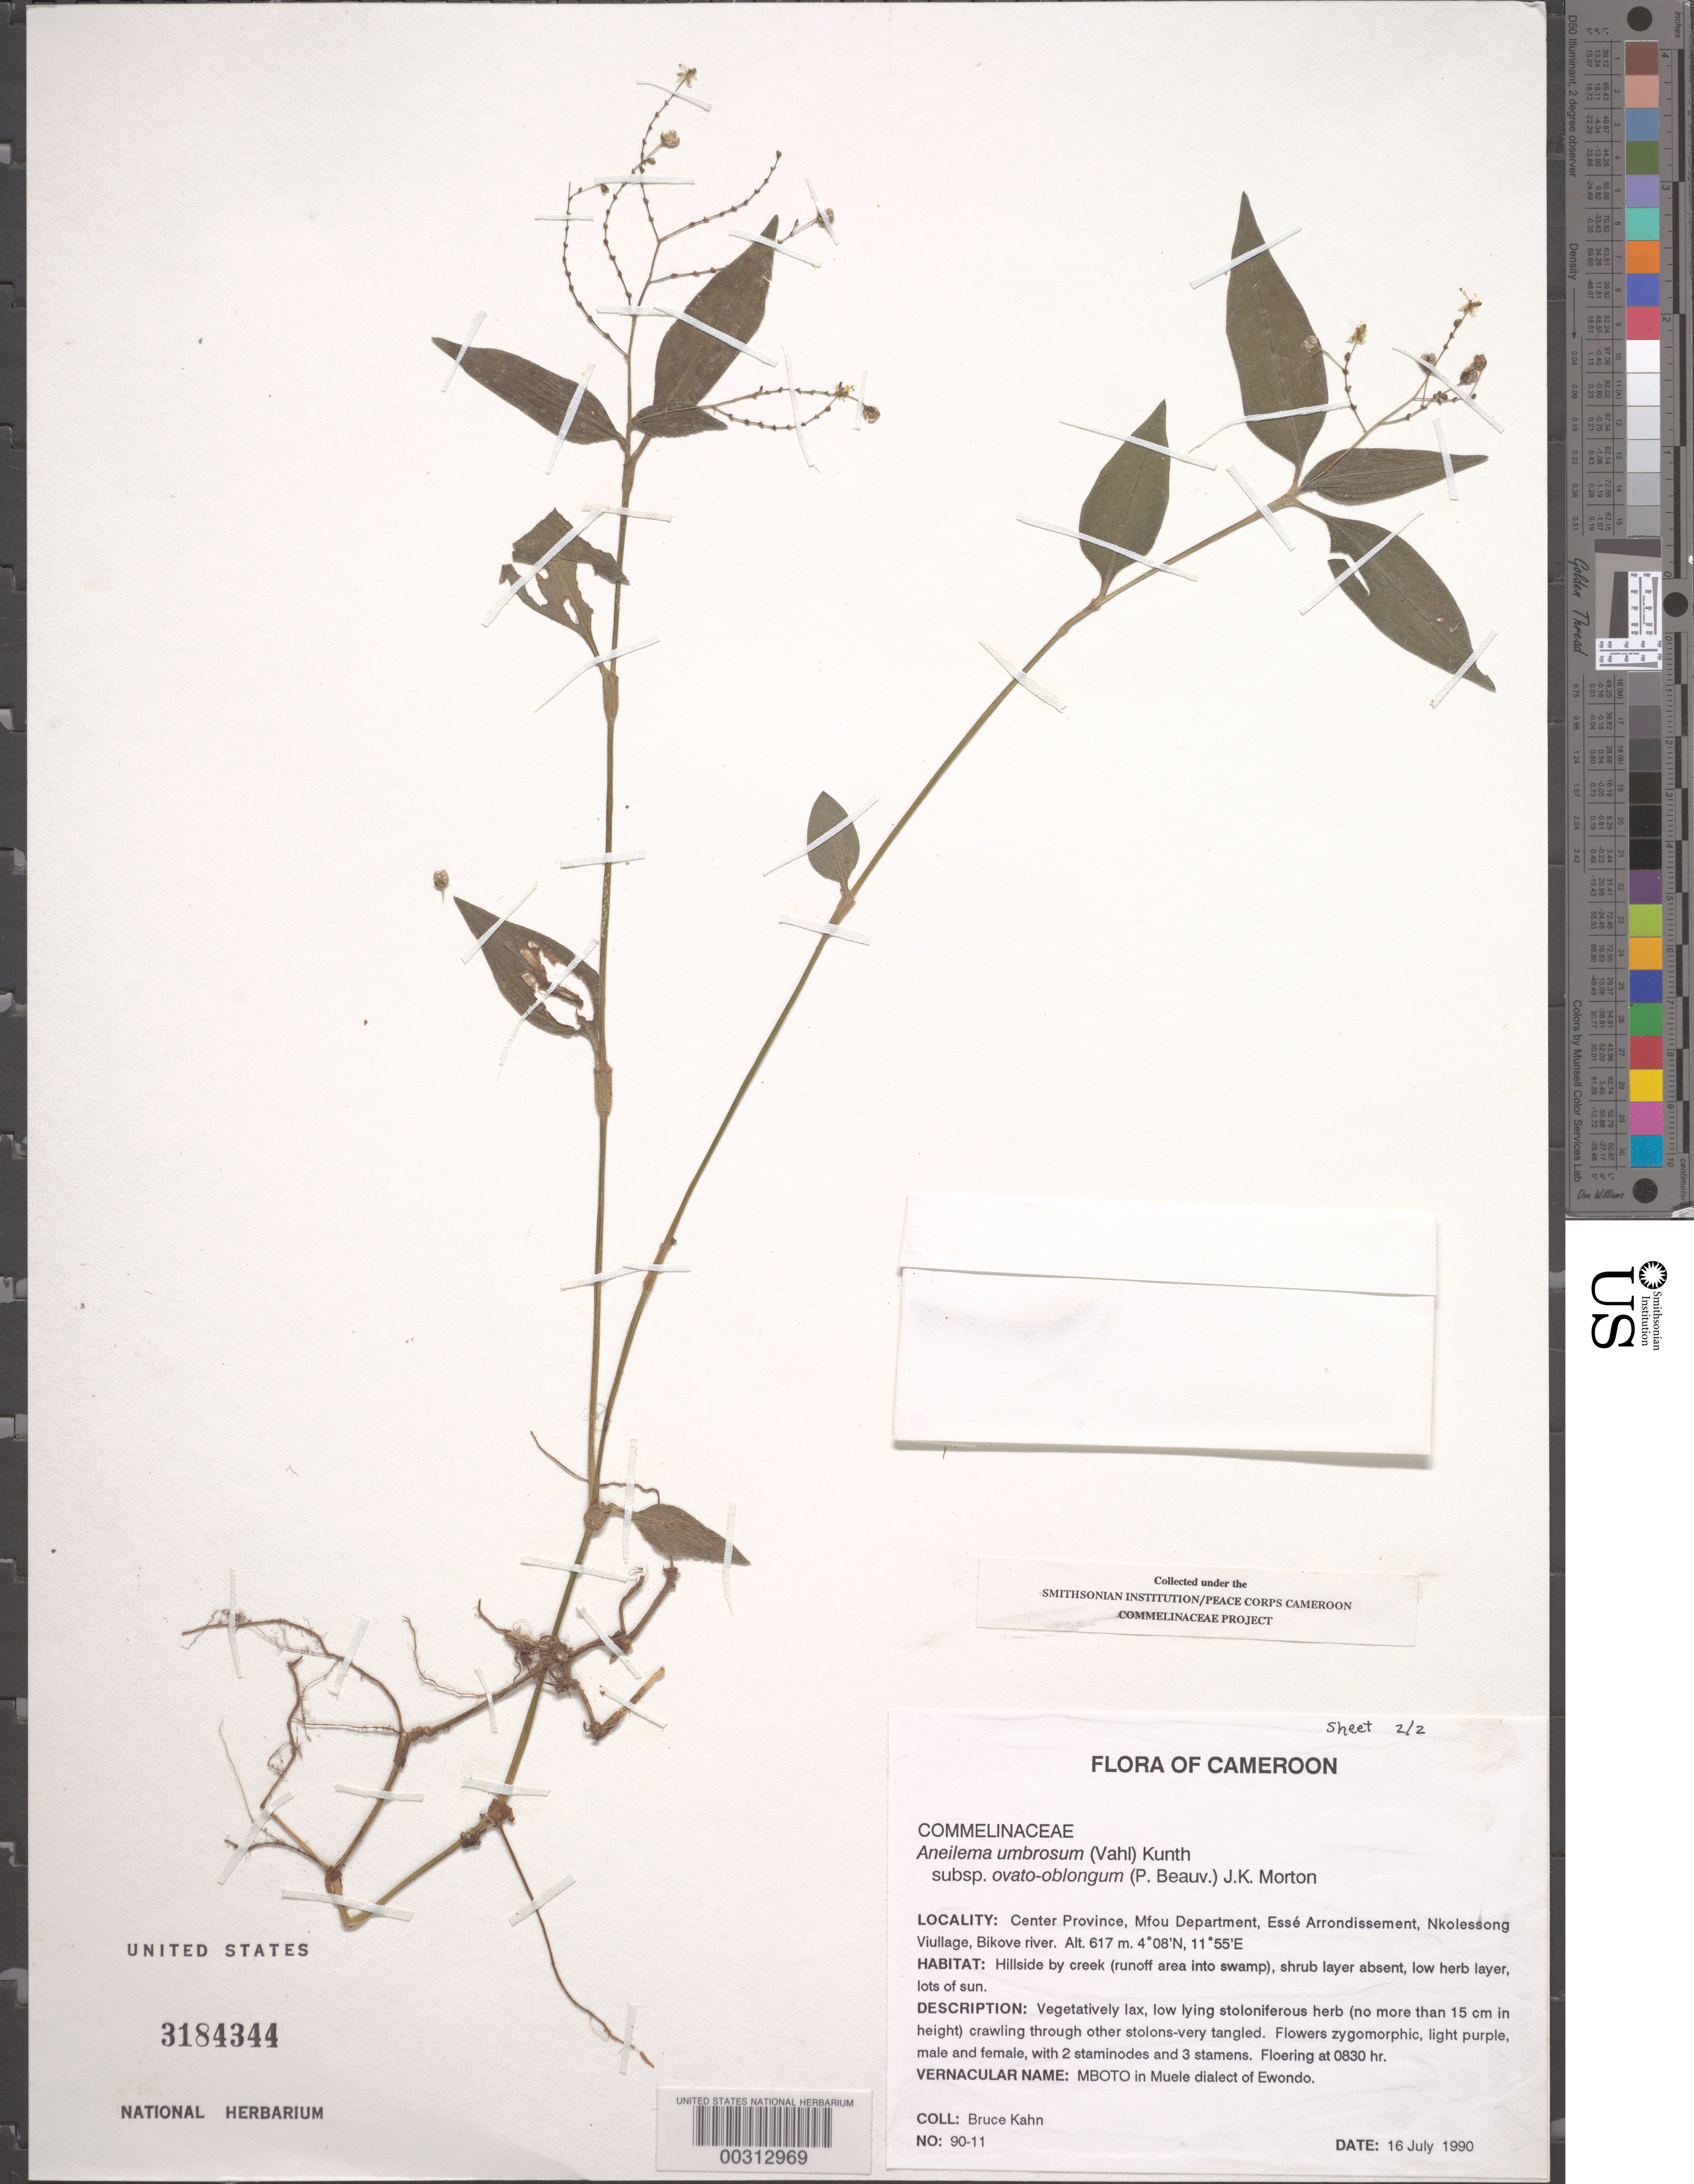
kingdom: Plantae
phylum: Tracheophyta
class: Liliopsida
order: Commelinales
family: Commelinaceae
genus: Aneilema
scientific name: Aneilema umbrosum subsp. ovato-oblongum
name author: (P. Beauv.) J.K. Morton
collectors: B. Kahn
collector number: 90-11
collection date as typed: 16 Jul 1990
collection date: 1990-07-16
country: Cameroon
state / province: Centre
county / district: Méfou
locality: Esse arrondissement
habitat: Hillside by creek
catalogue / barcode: US 3184344